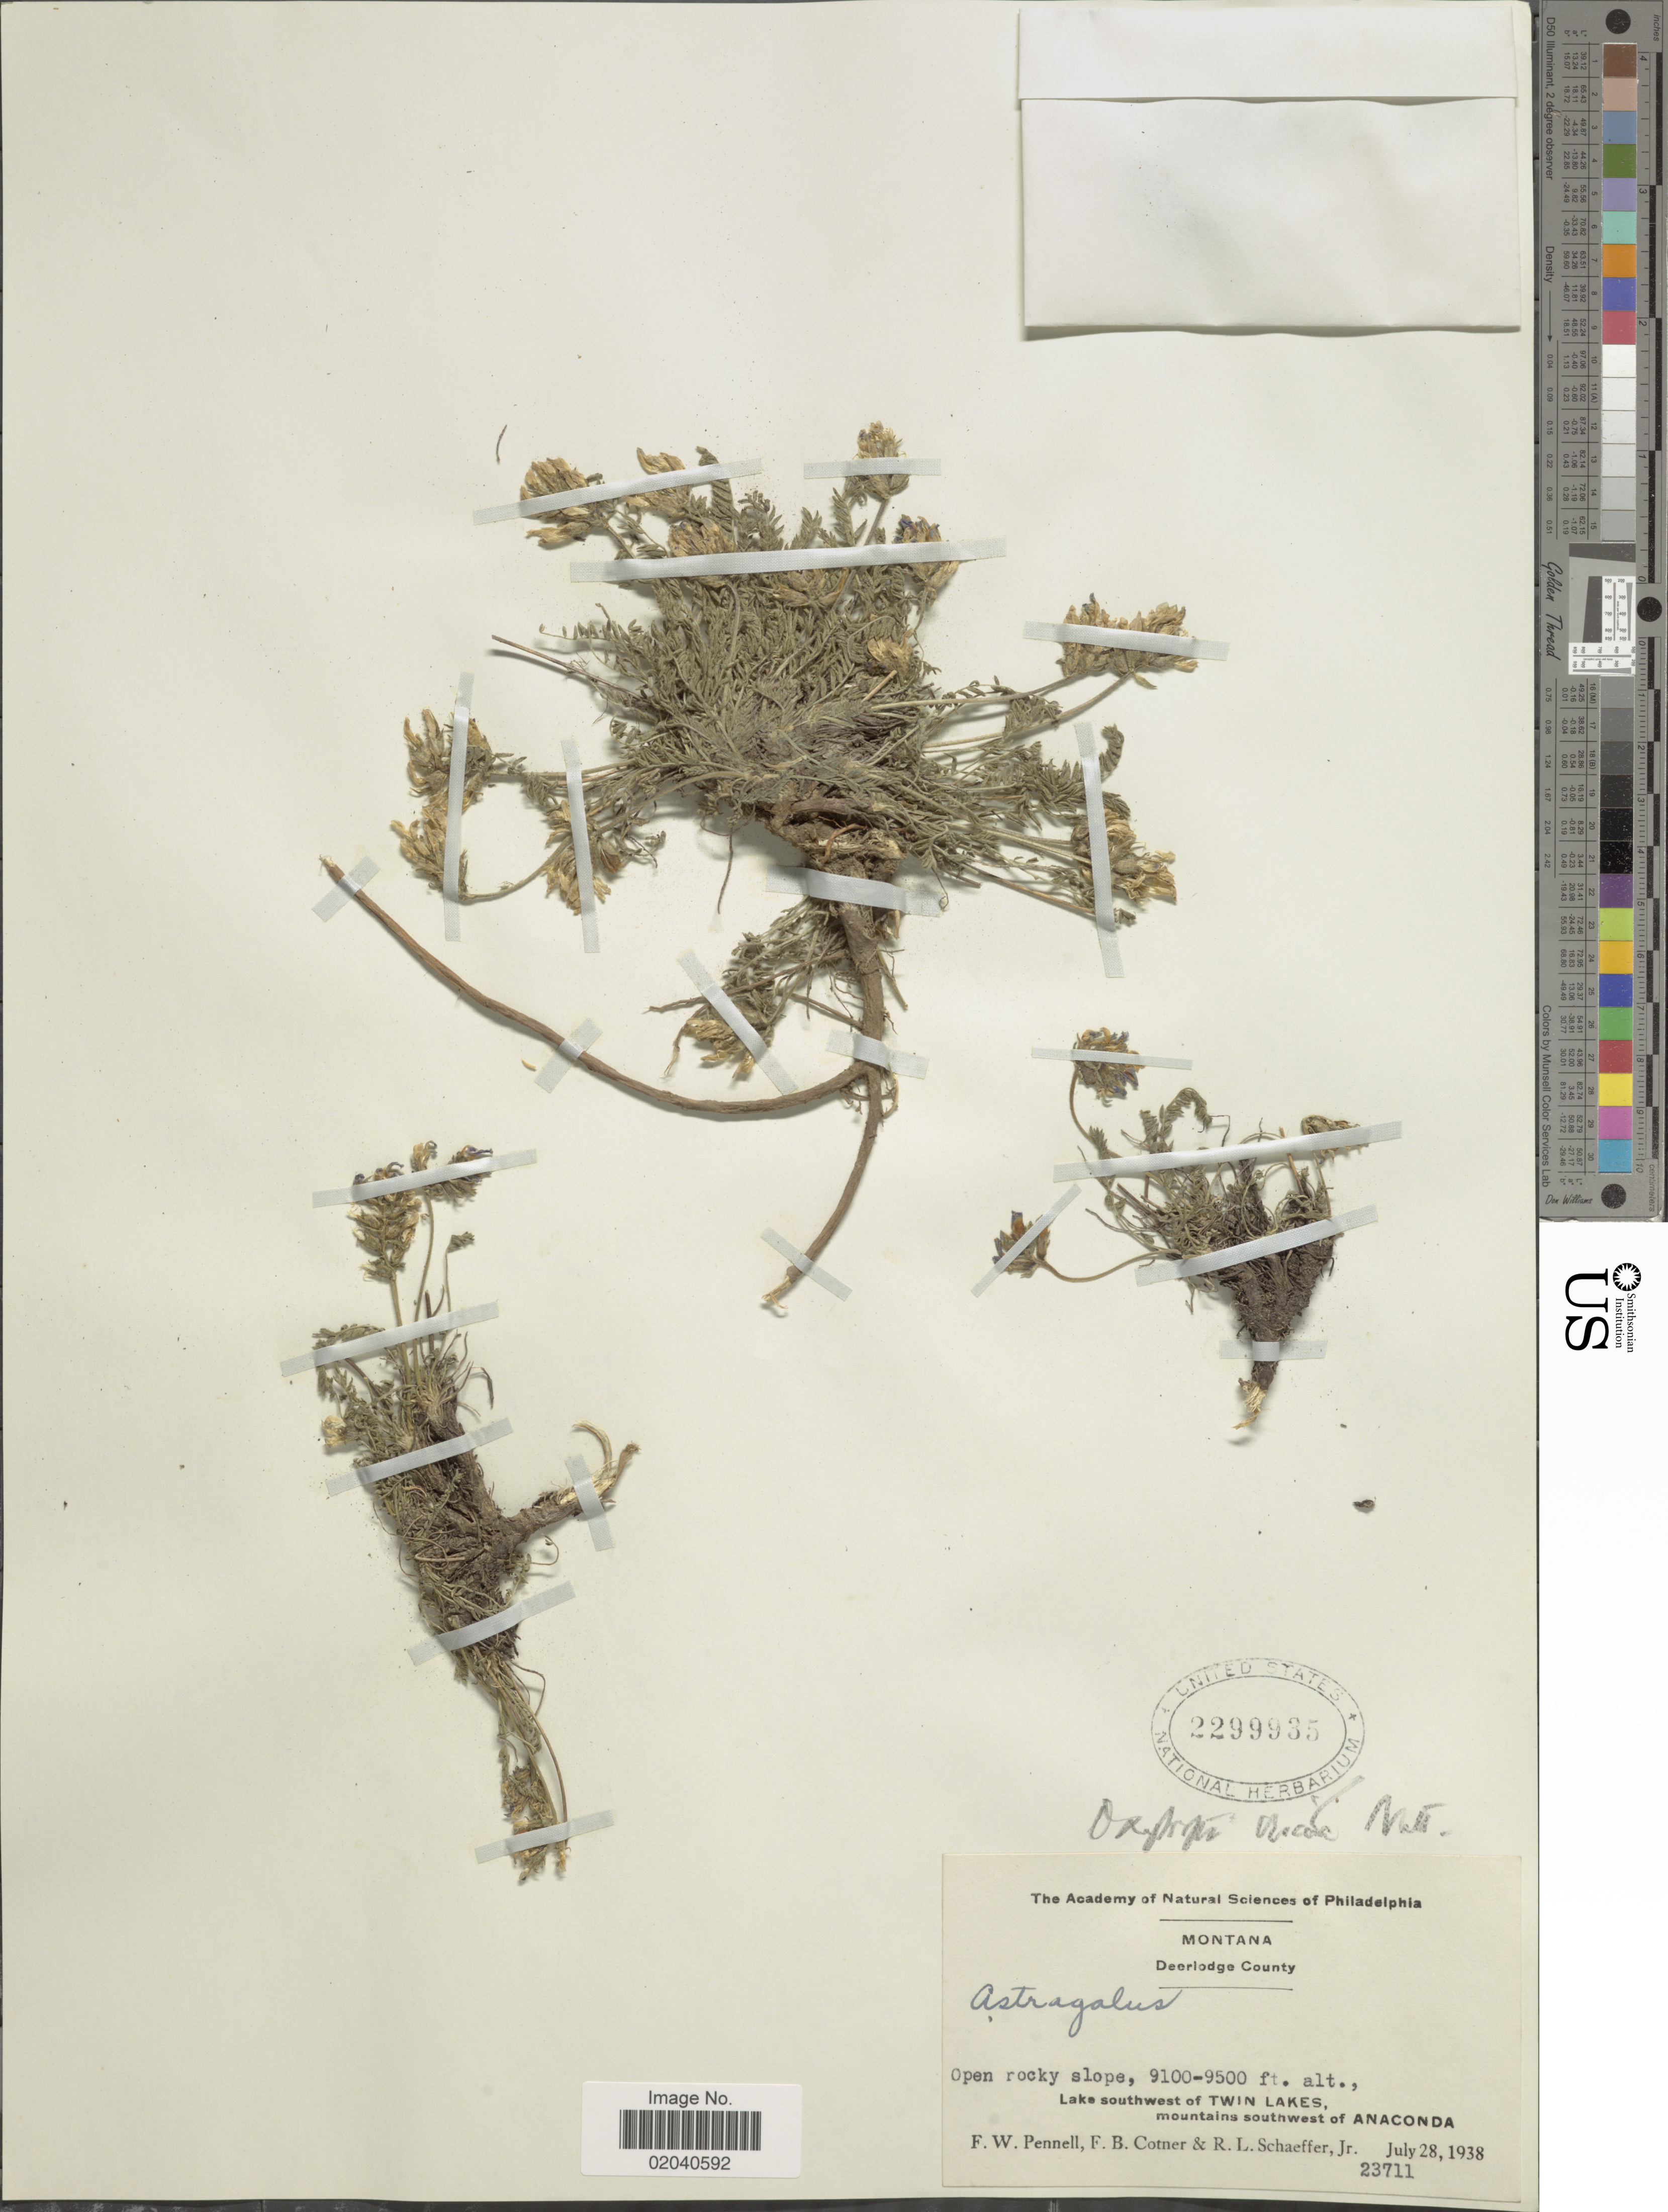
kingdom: Plantae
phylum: Tracheophyta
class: Magnoliopsida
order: Fabales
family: Fabaceae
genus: Oxytropis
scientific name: Oxytropis viscida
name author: Nutt.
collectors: F. W. Pennell, F. Cotner & R. L. Schaeffer Jr.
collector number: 23711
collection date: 1938-07-28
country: United States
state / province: Montana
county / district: Deer Lodge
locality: Lake SW of Twin Lakes, mountains SW of Anaconda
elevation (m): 2774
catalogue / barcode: US 2299935